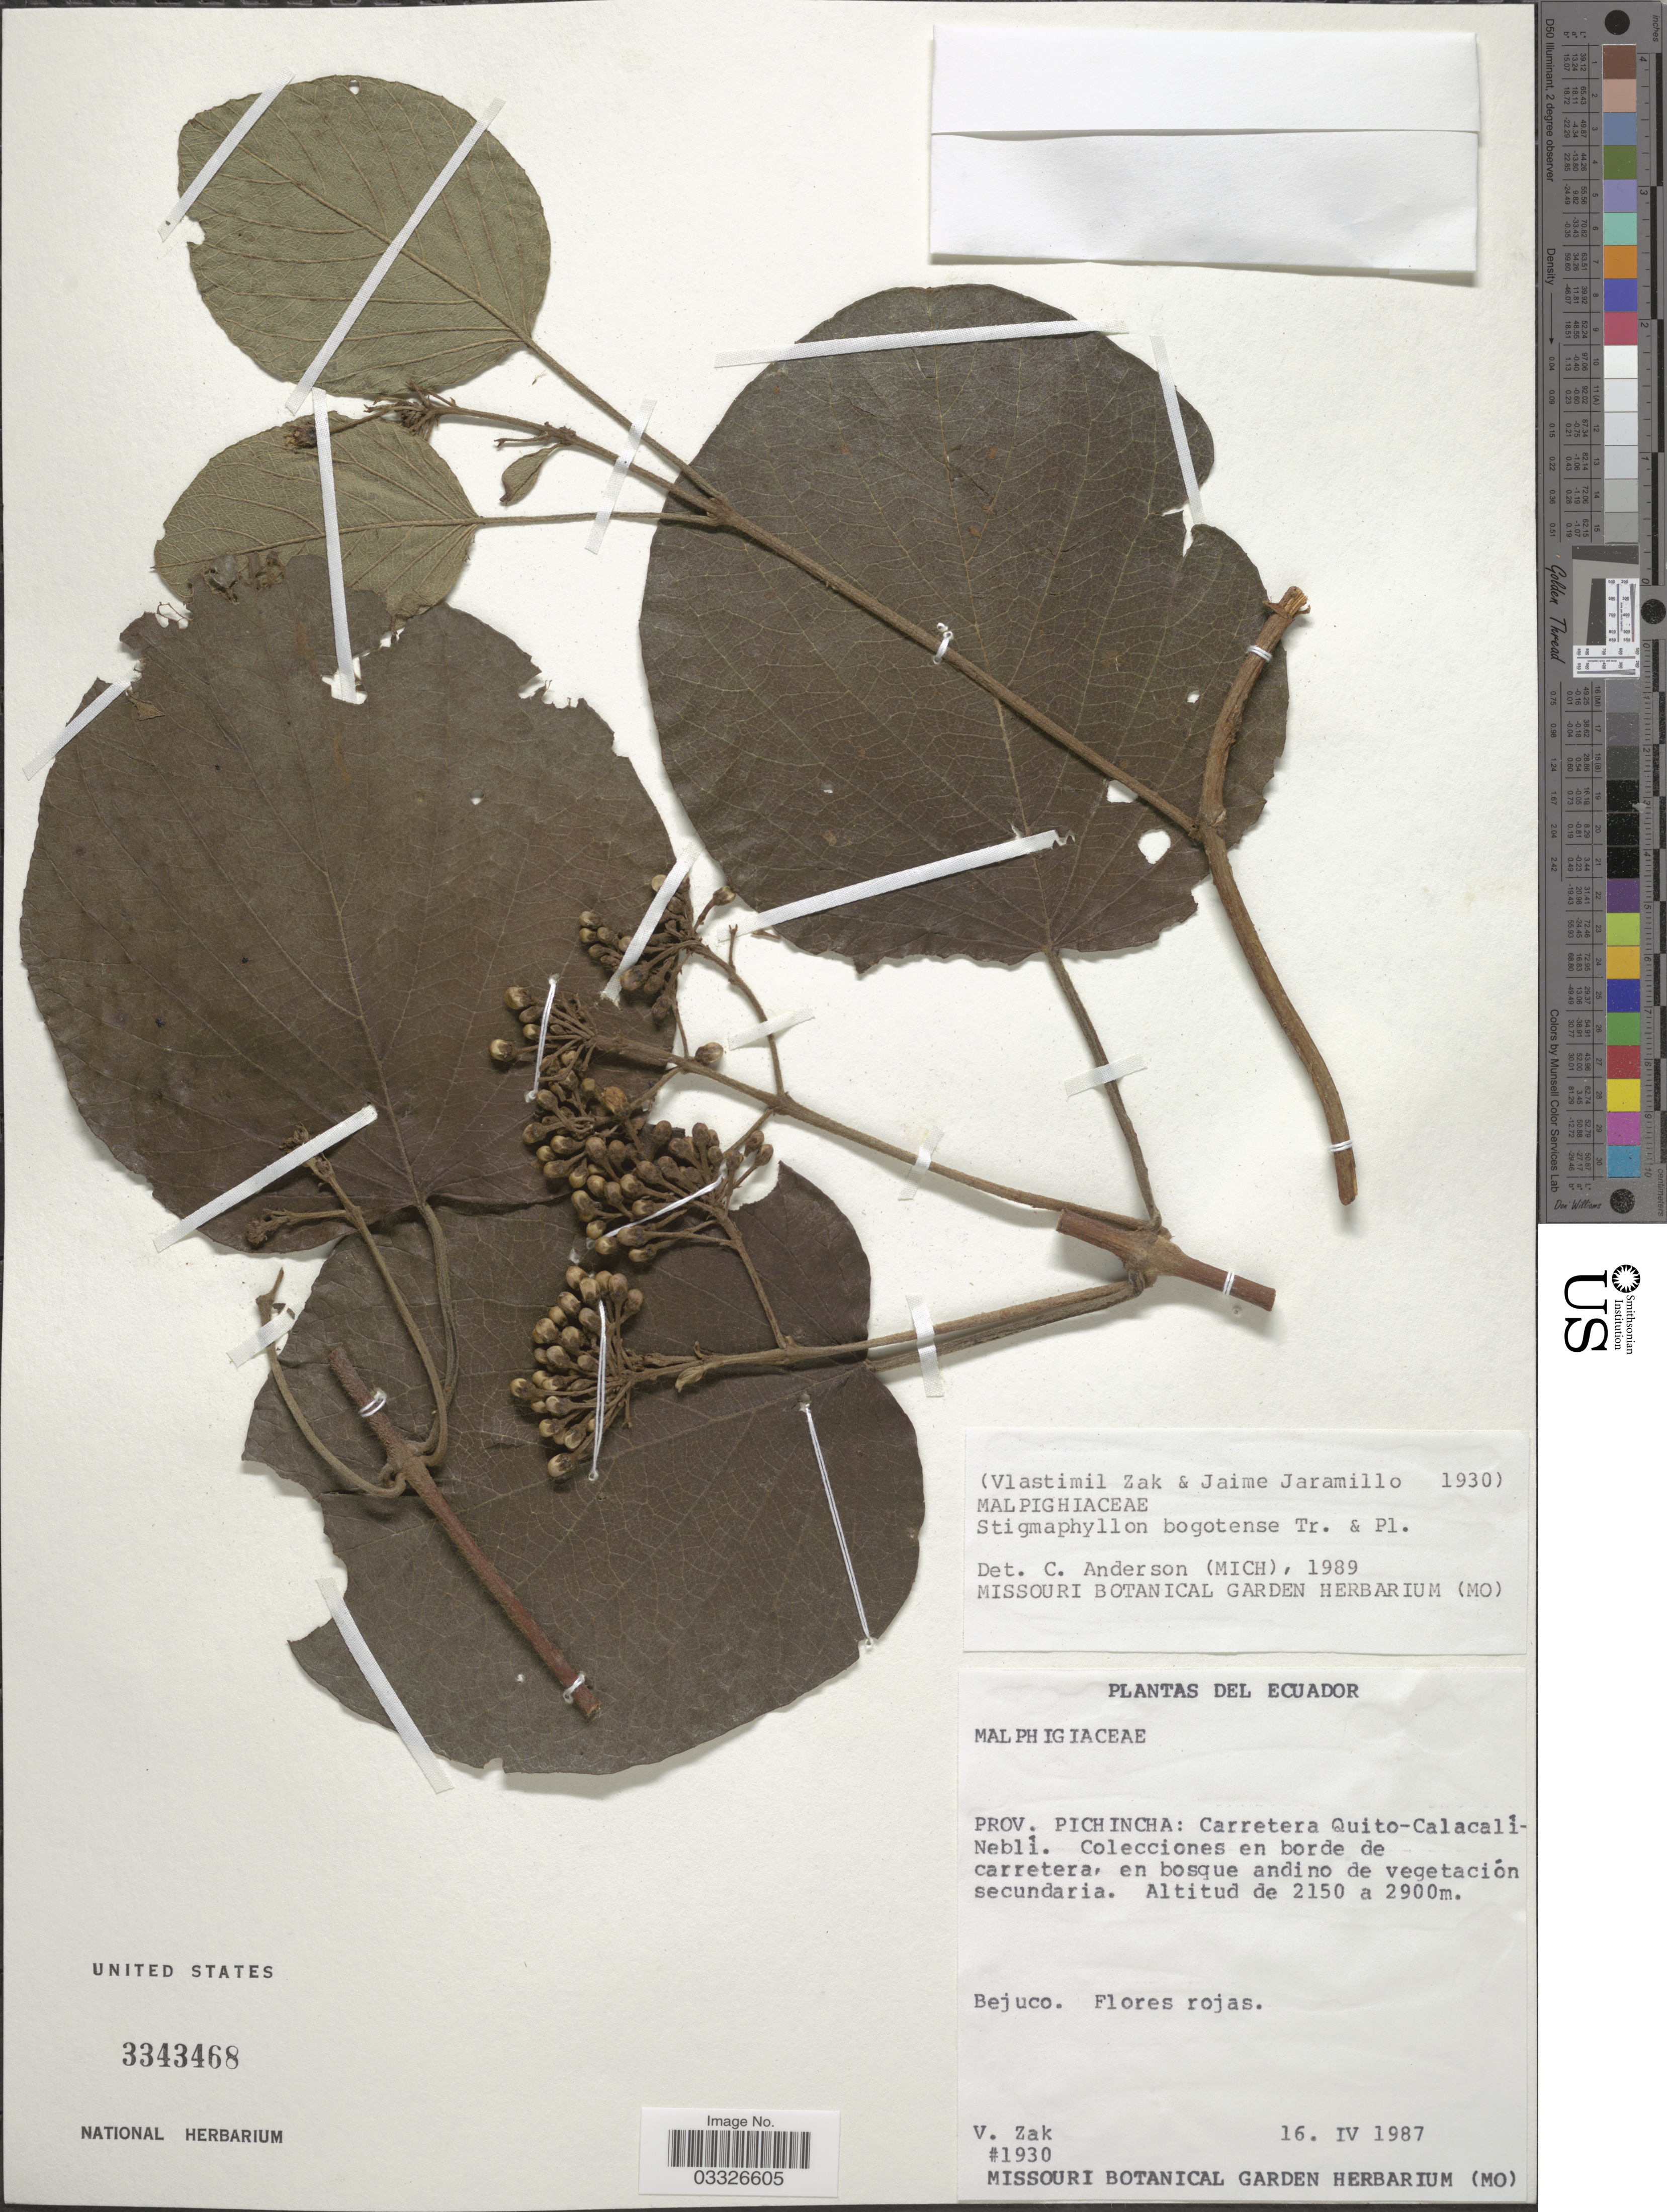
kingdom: Plantae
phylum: Tracheophyta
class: Magnoliopsida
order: Malpighiales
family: Malpighiaceae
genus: Stigmaphyllon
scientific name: Stigmaphyllon bogotense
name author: Triana & Planch.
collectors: V. Zak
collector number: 1930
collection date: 1987-04-16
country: Ecuador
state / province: Pichincha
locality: Carretera Quito-Calacalí-Neblí. Colecciones en borde de carretera.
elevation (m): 2150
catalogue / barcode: US 3343468